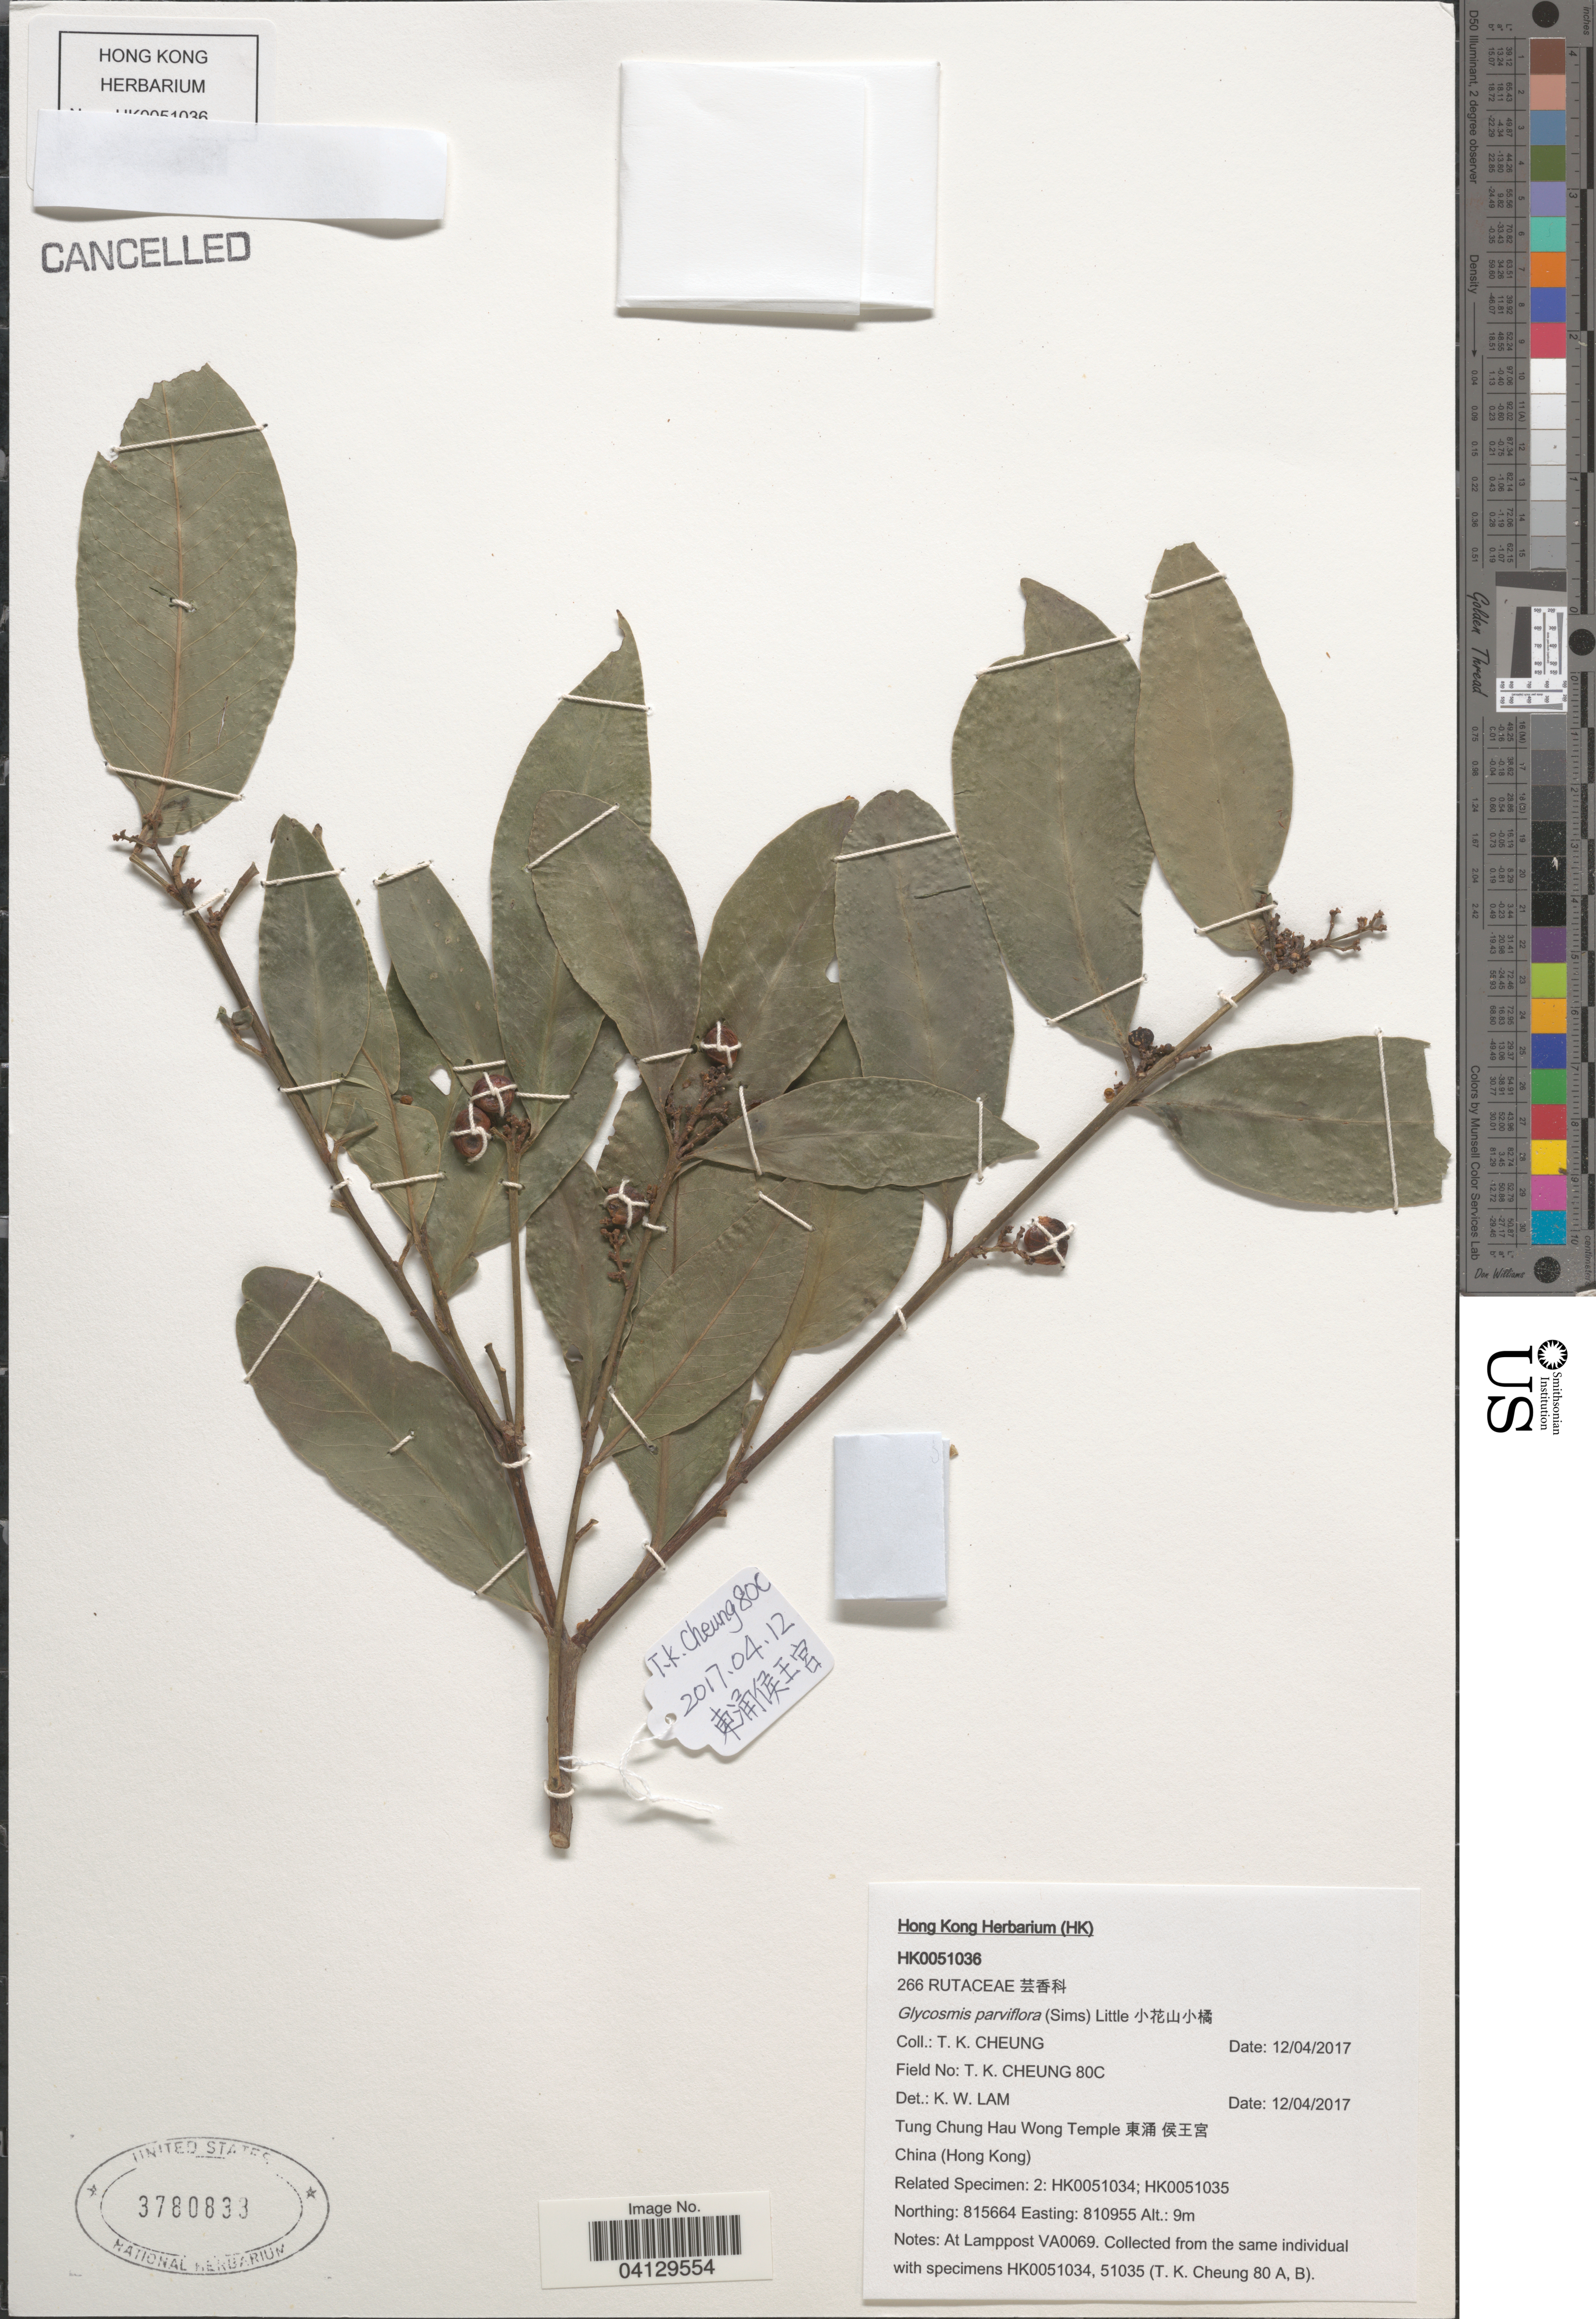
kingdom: Plantae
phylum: Tracheophyta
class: Magnoliopsida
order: Sapindales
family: Rutaceae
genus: Glycosmis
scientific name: Glycosmis parviflora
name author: (Sims) Little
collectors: T. Cheung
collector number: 80C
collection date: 2017-04-12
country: China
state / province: Hong Kong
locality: Tung Chung Hau Wong Temple X.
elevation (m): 9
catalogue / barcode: US 3780833